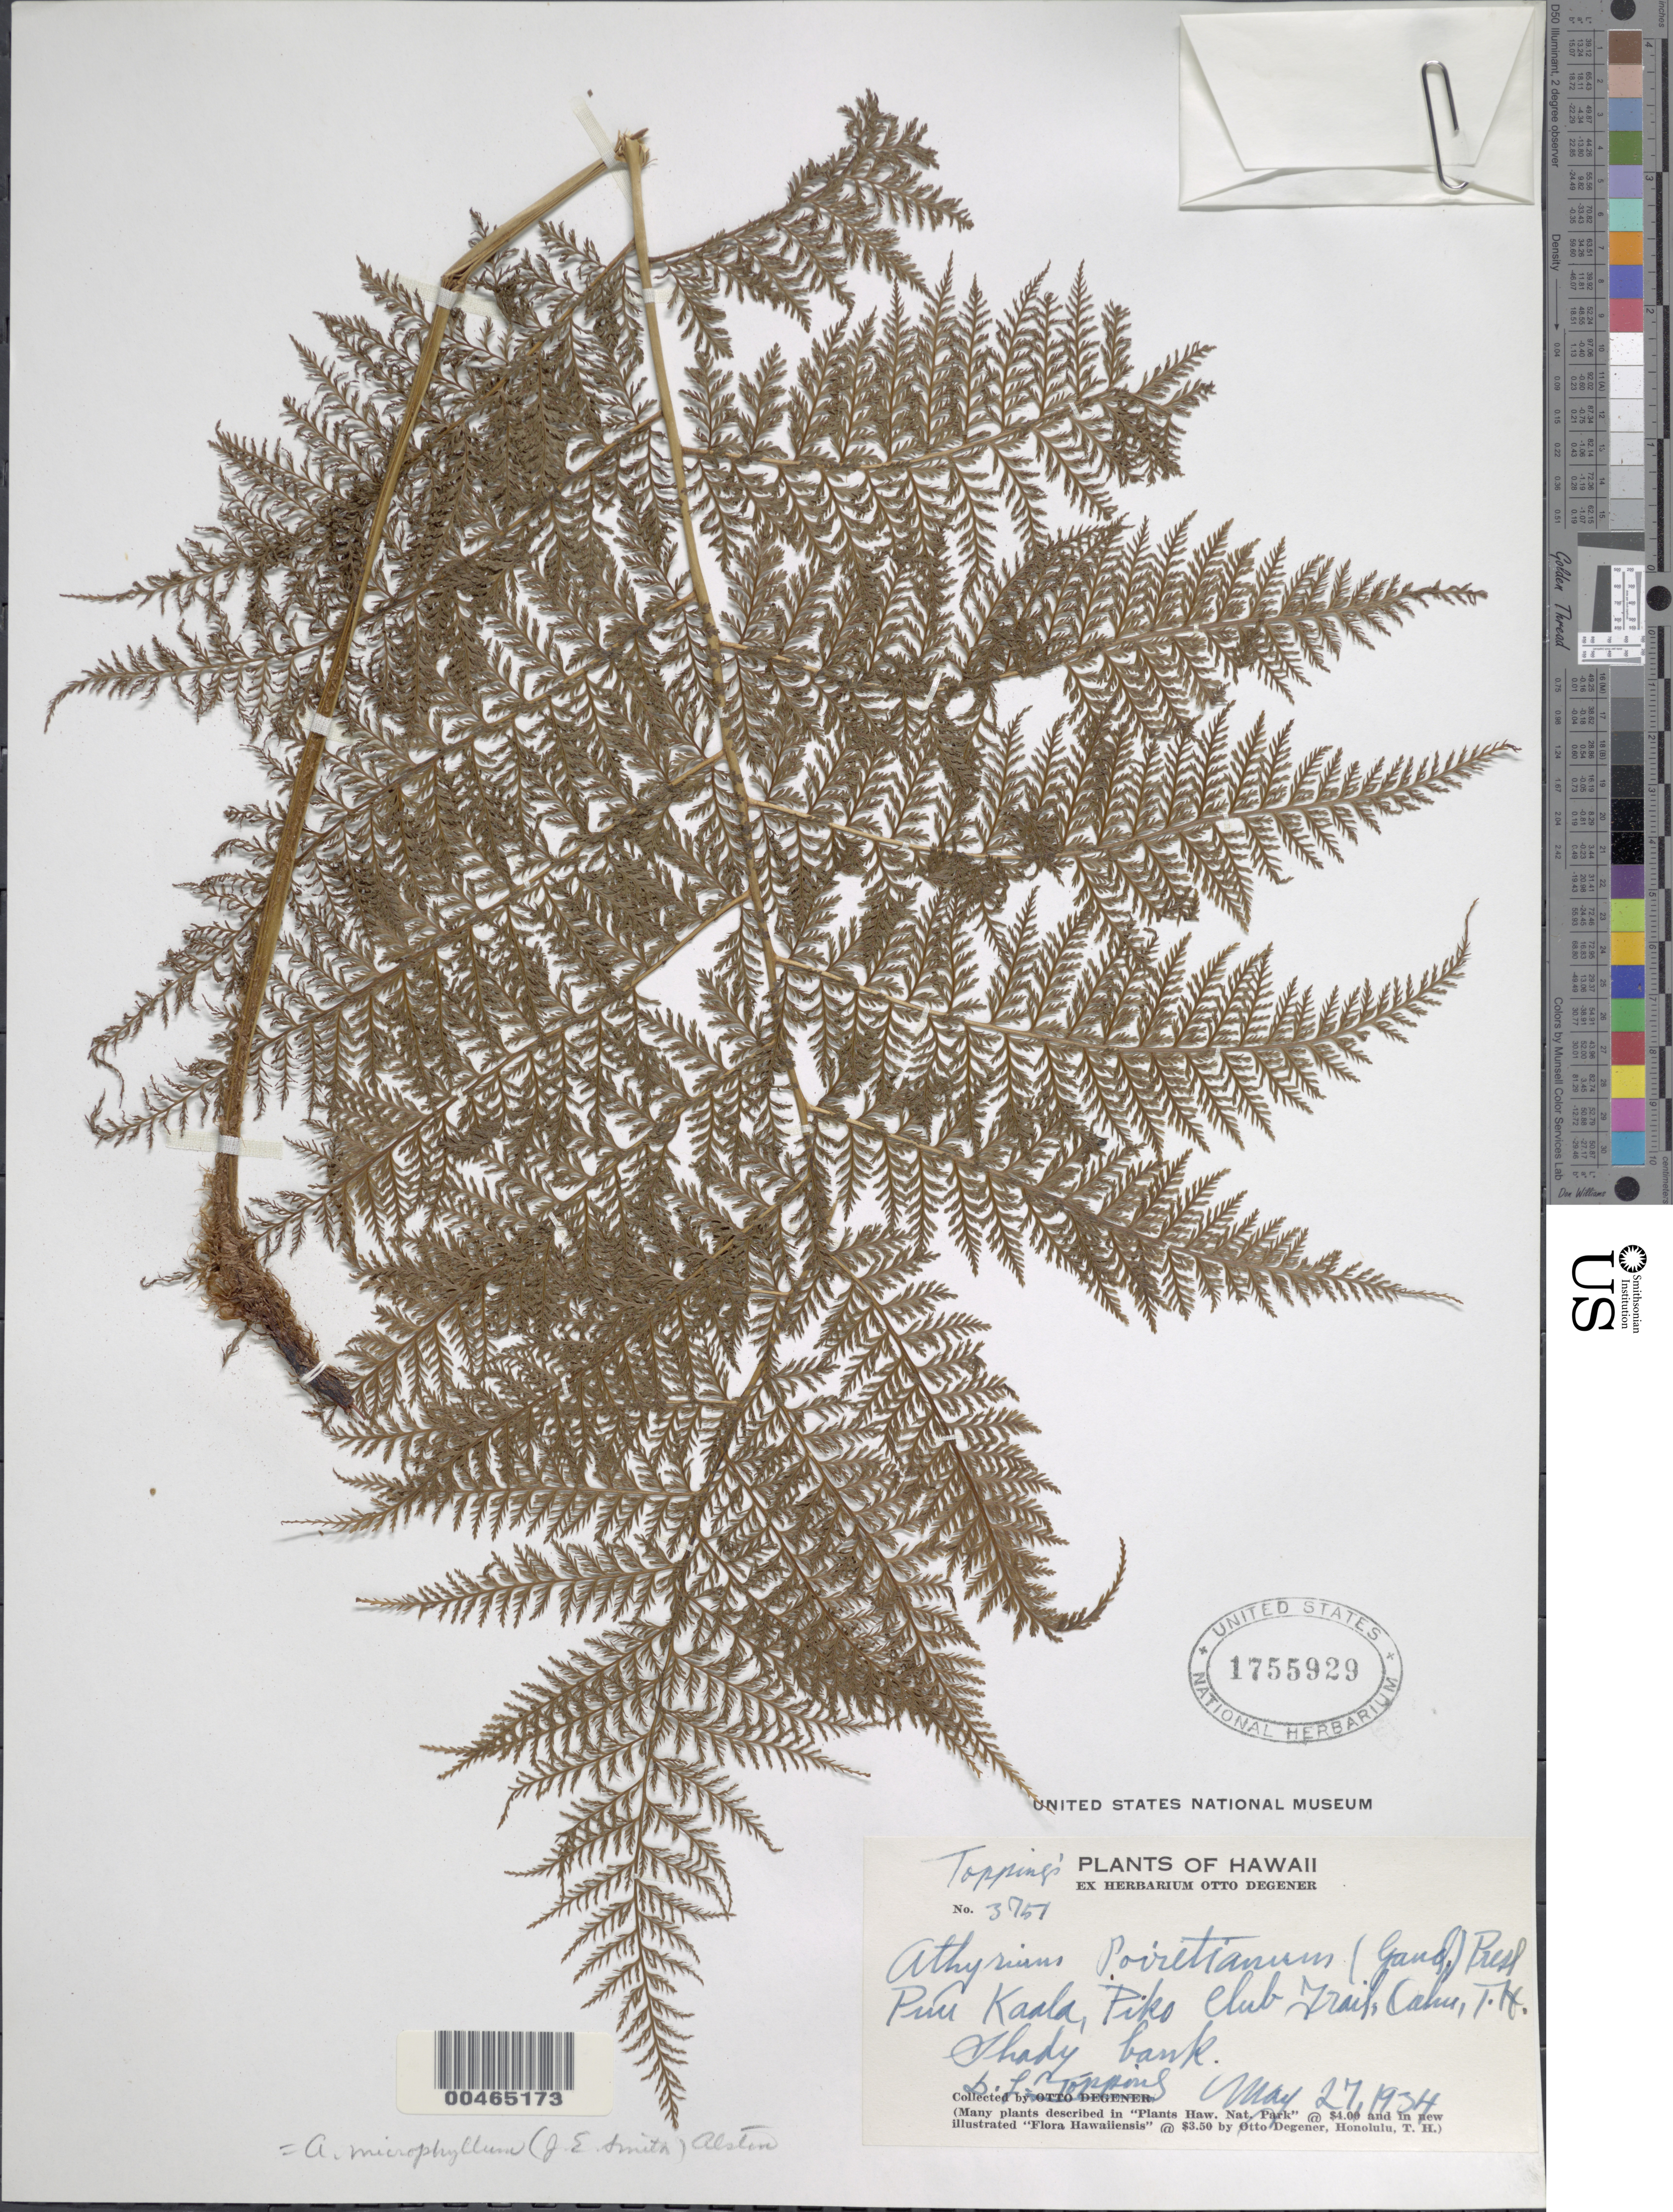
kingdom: Plantae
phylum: Tracheophyta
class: Polypodiopsida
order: Polypodiales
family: Athyriaceae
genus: Athyrium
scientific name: Athyrium microphyllum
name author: (Sm.) Alston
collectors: D. L. Topping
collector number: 3751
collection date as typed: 27 May 1934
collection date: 1934-05-27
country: United States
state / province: Hawaii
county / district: Honolulu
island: Oahu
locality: Puu Kaala, Piko Club Trail, Oahu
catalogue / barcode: US 1755929